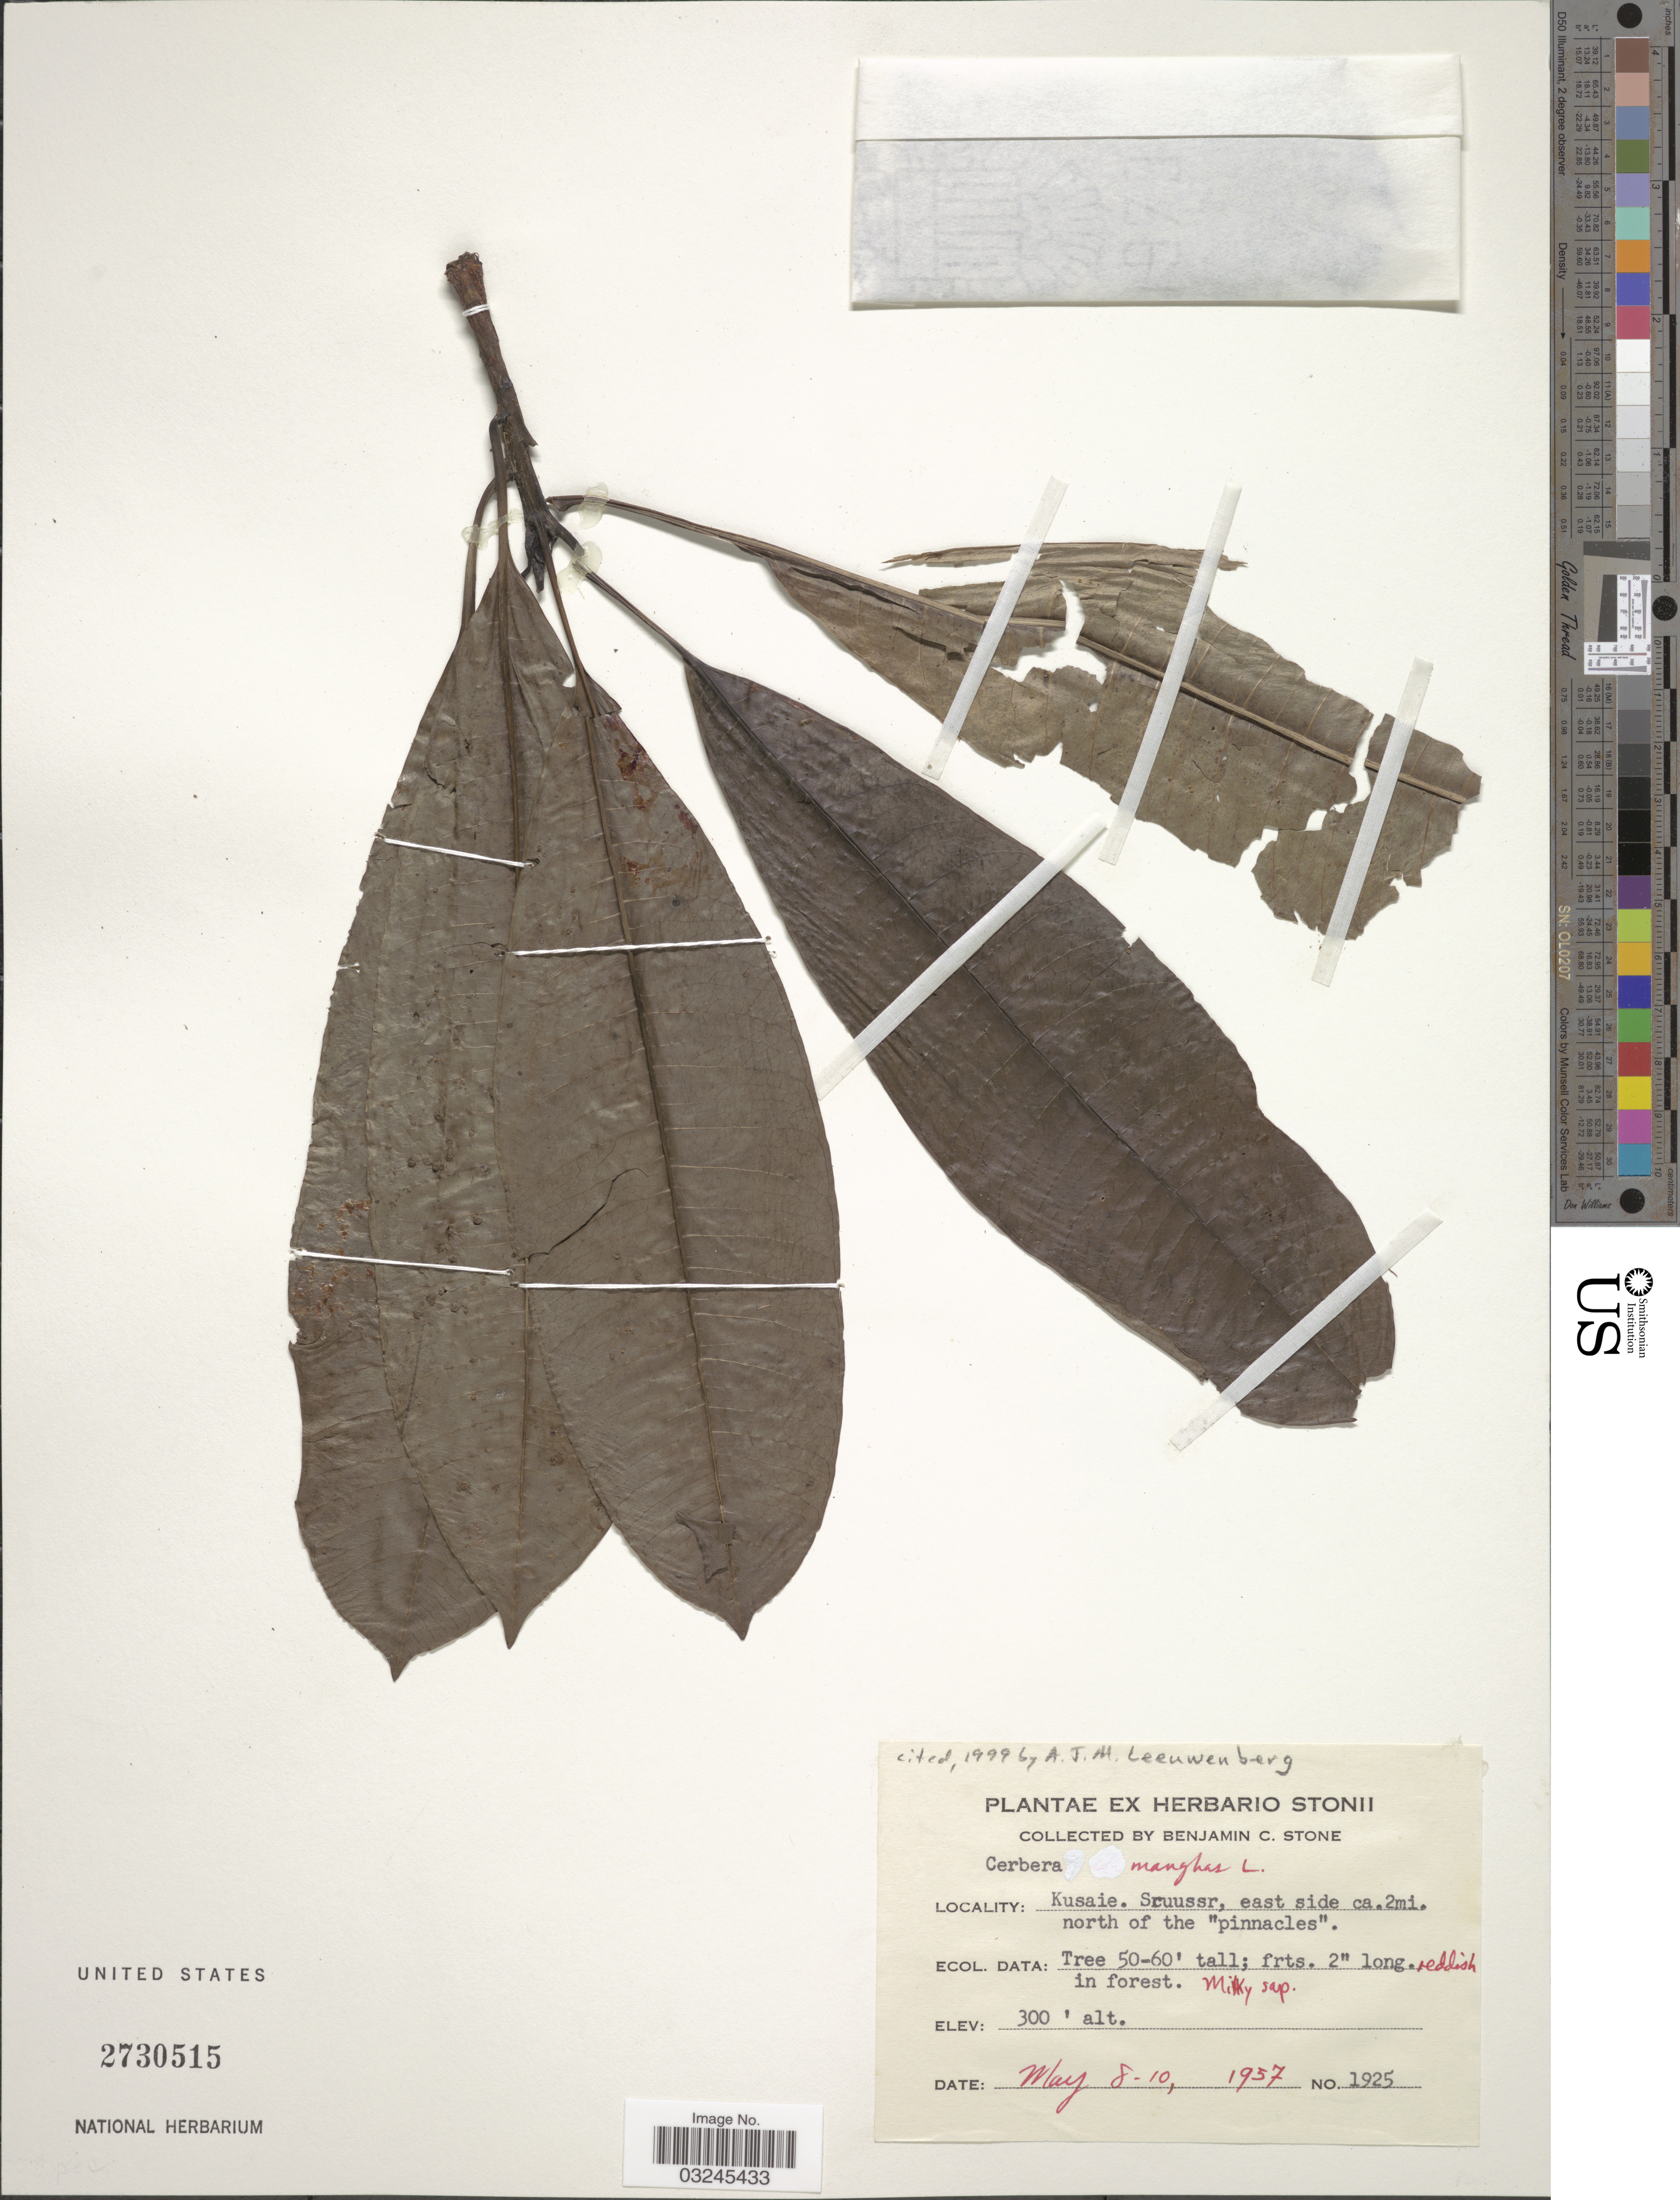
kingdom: Plantae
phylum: Tracheophyta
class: Magnoliopsida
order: Gentianales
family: Apocynaceae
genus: Cerbera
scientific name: Cerbera manghas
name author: L.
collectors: B. C. Stone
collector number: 1925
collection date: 1957-05-08/1957-05-10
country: Micronesia, Federated States of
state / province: Kosrae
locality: Kusaie. Sruussr, east side ca. 2 mi. north of the "pinnacles".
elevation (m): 91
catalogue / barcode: US 2730515